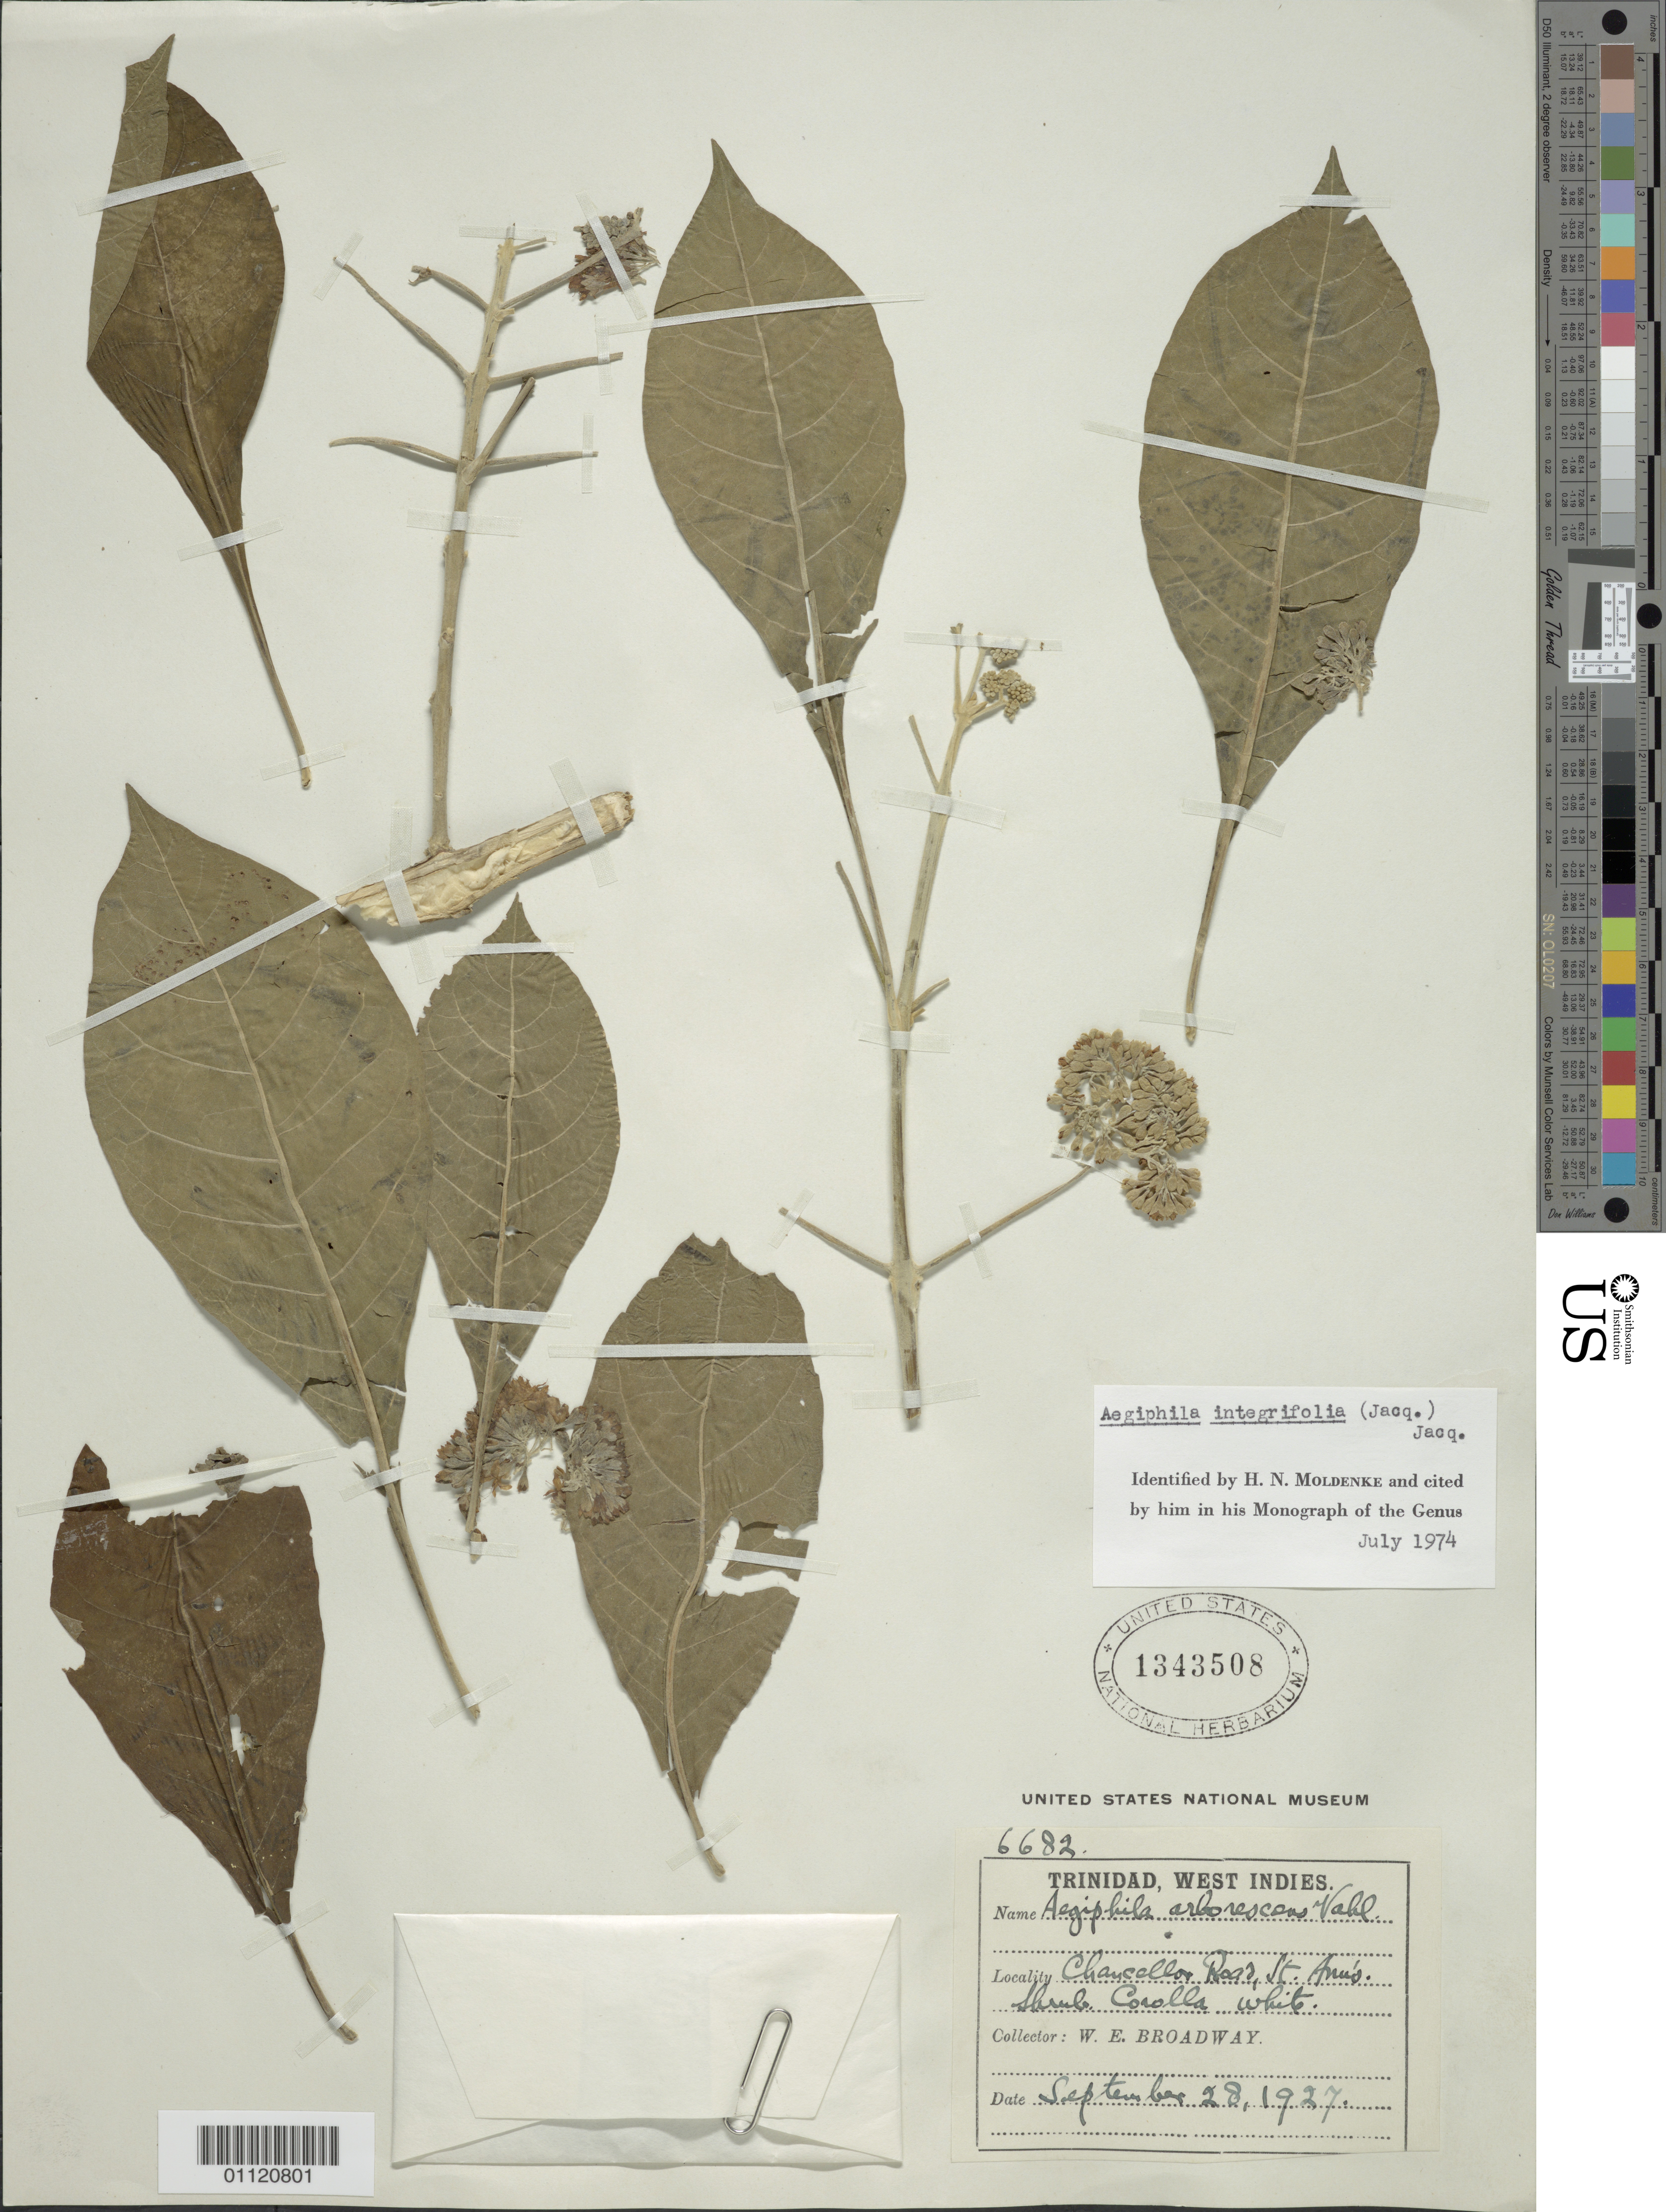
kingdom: Plantae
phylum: Tracheophyta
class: Magnoliopsida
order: Lamiales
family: Lamiaceae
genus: Aegiphila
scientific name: Aegiphila integrifolia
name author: (Jacq.) B.D. Jacks.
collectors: W. E. Broadway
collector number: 6682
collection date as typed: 28 Sep 1927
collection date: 1927-09-28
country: Trinidad and Tobago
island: Trinidad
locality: Chancellor Road, St. Ann's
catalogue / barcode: US 1343508